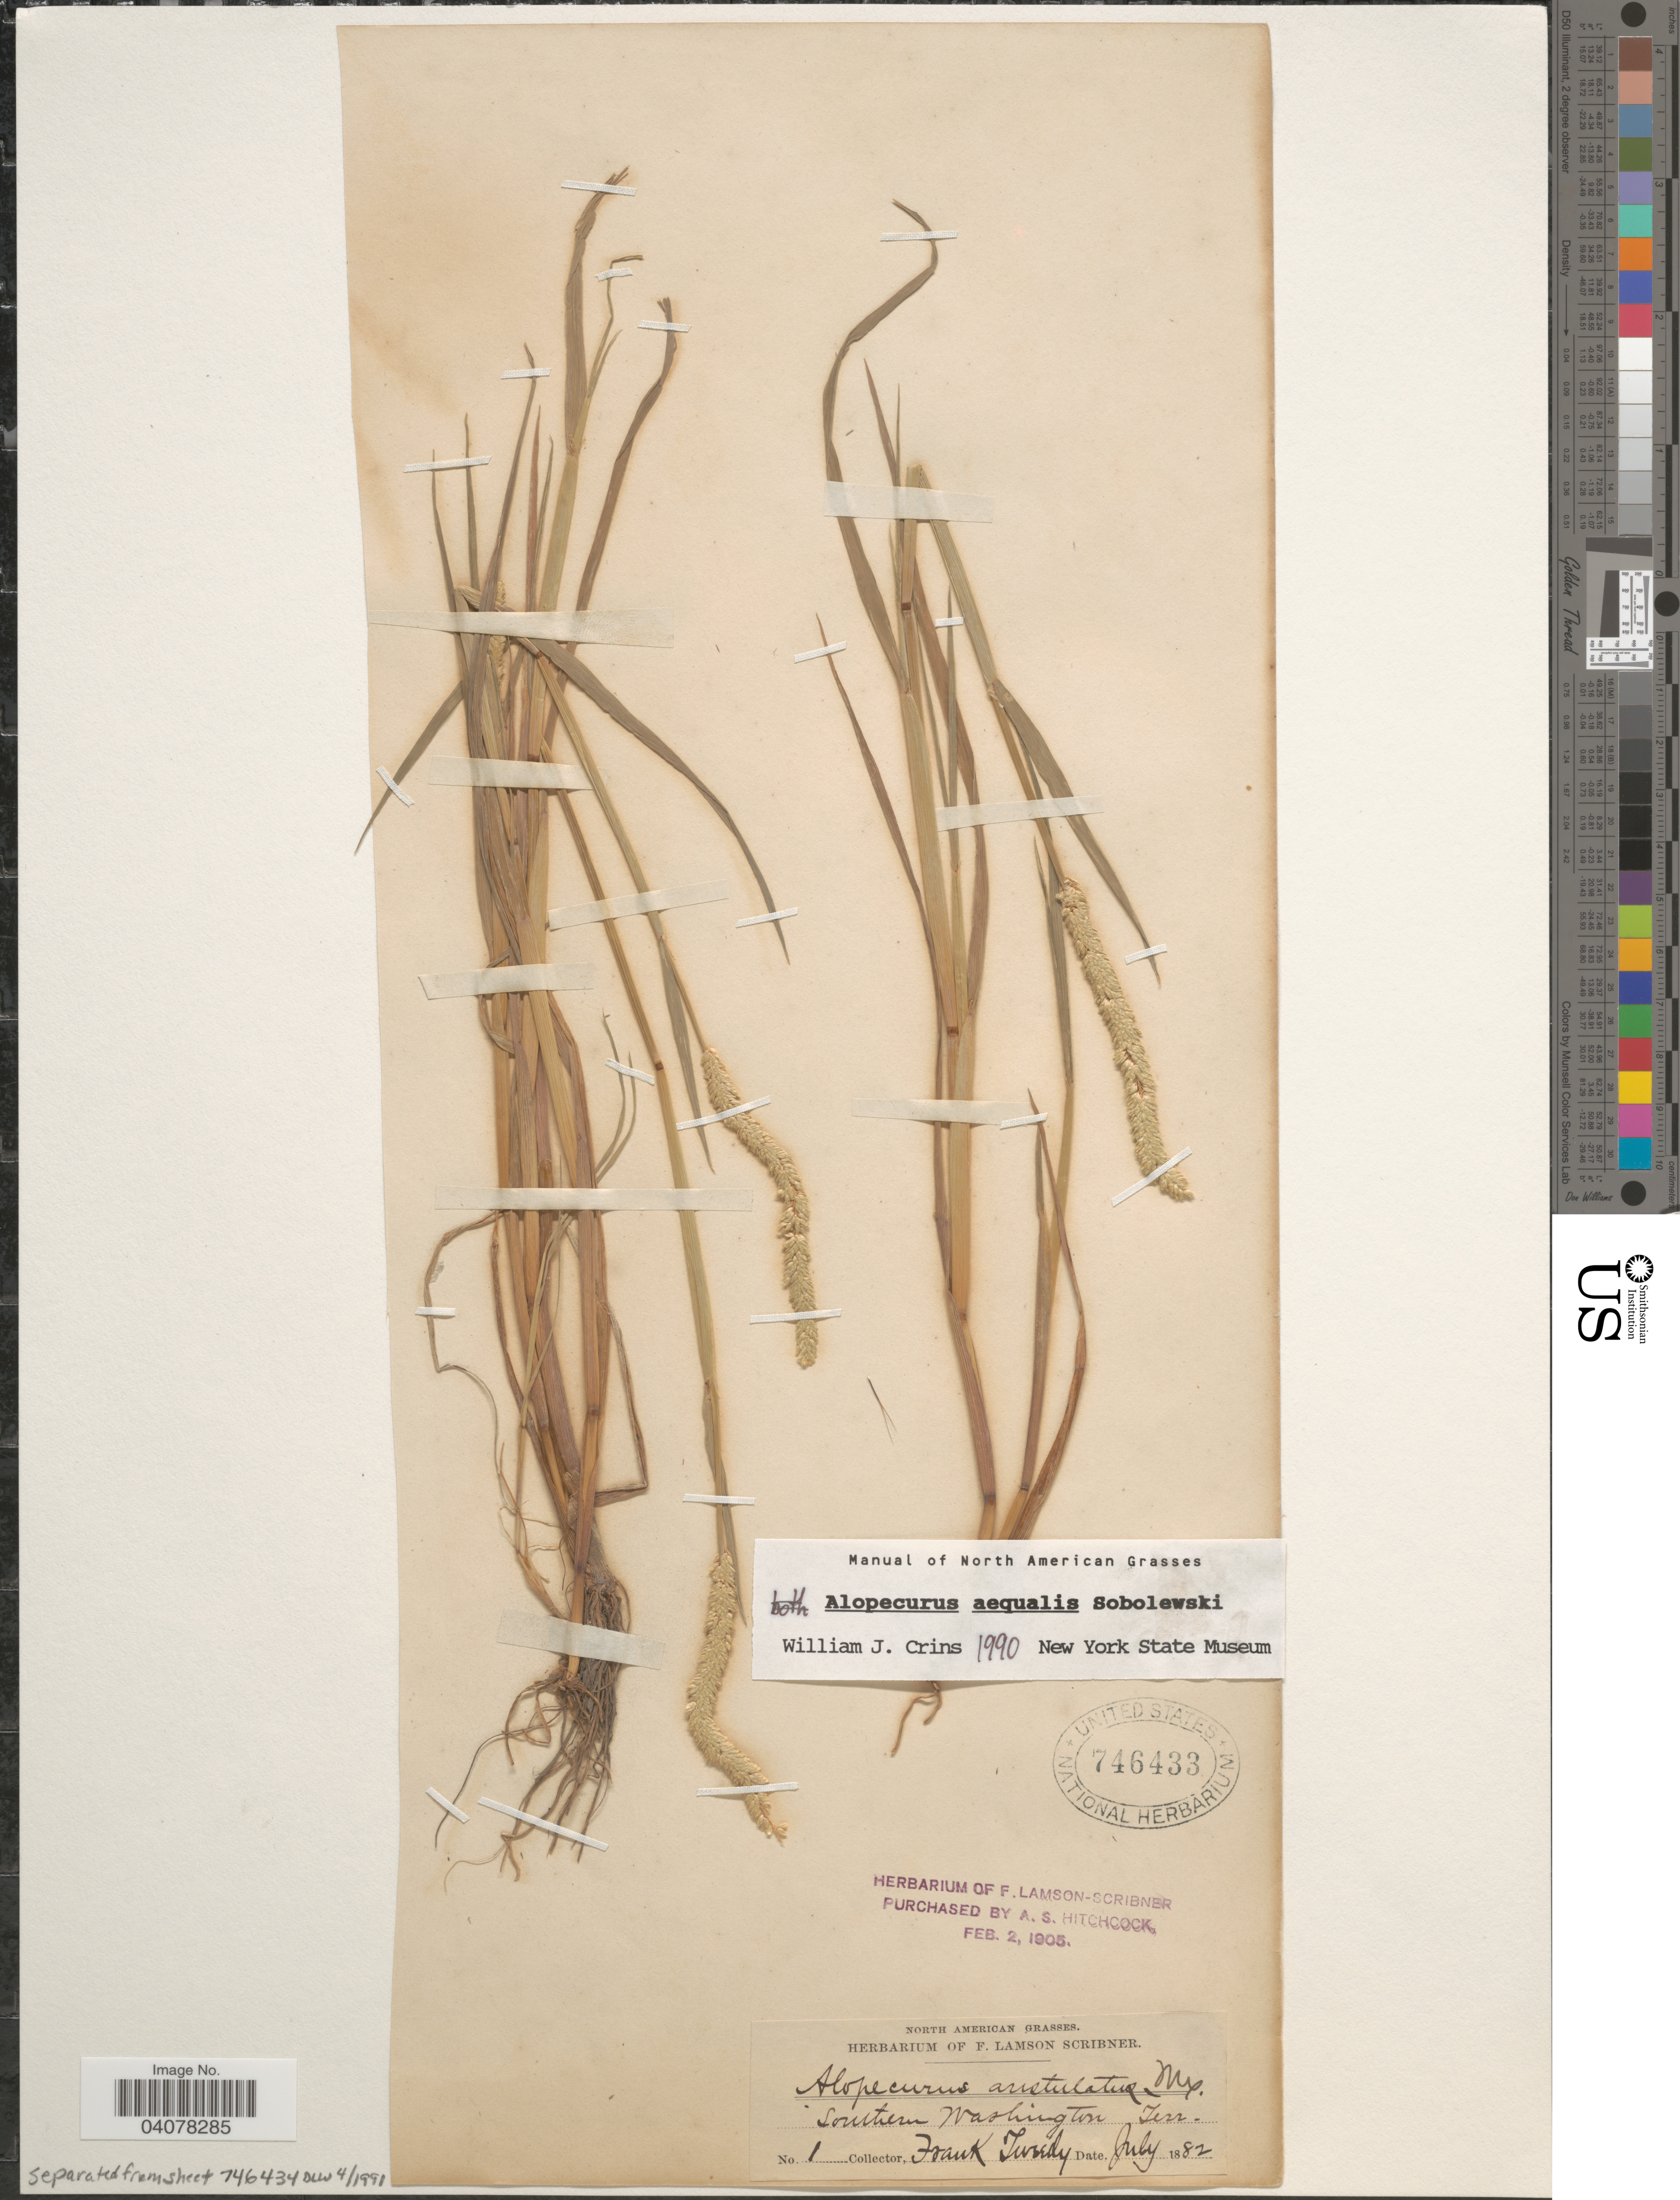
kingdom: Plantae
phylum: Tracheophyta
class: Liliopsida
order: Poales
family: Poaceae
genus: Alopecurus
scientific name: Alopecurus aequalis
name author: Sobol.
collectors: F. Tweedy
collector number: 1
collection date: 1882-07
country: United States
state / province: Washington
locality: Southern Washington Terr.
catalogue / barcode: US 746433